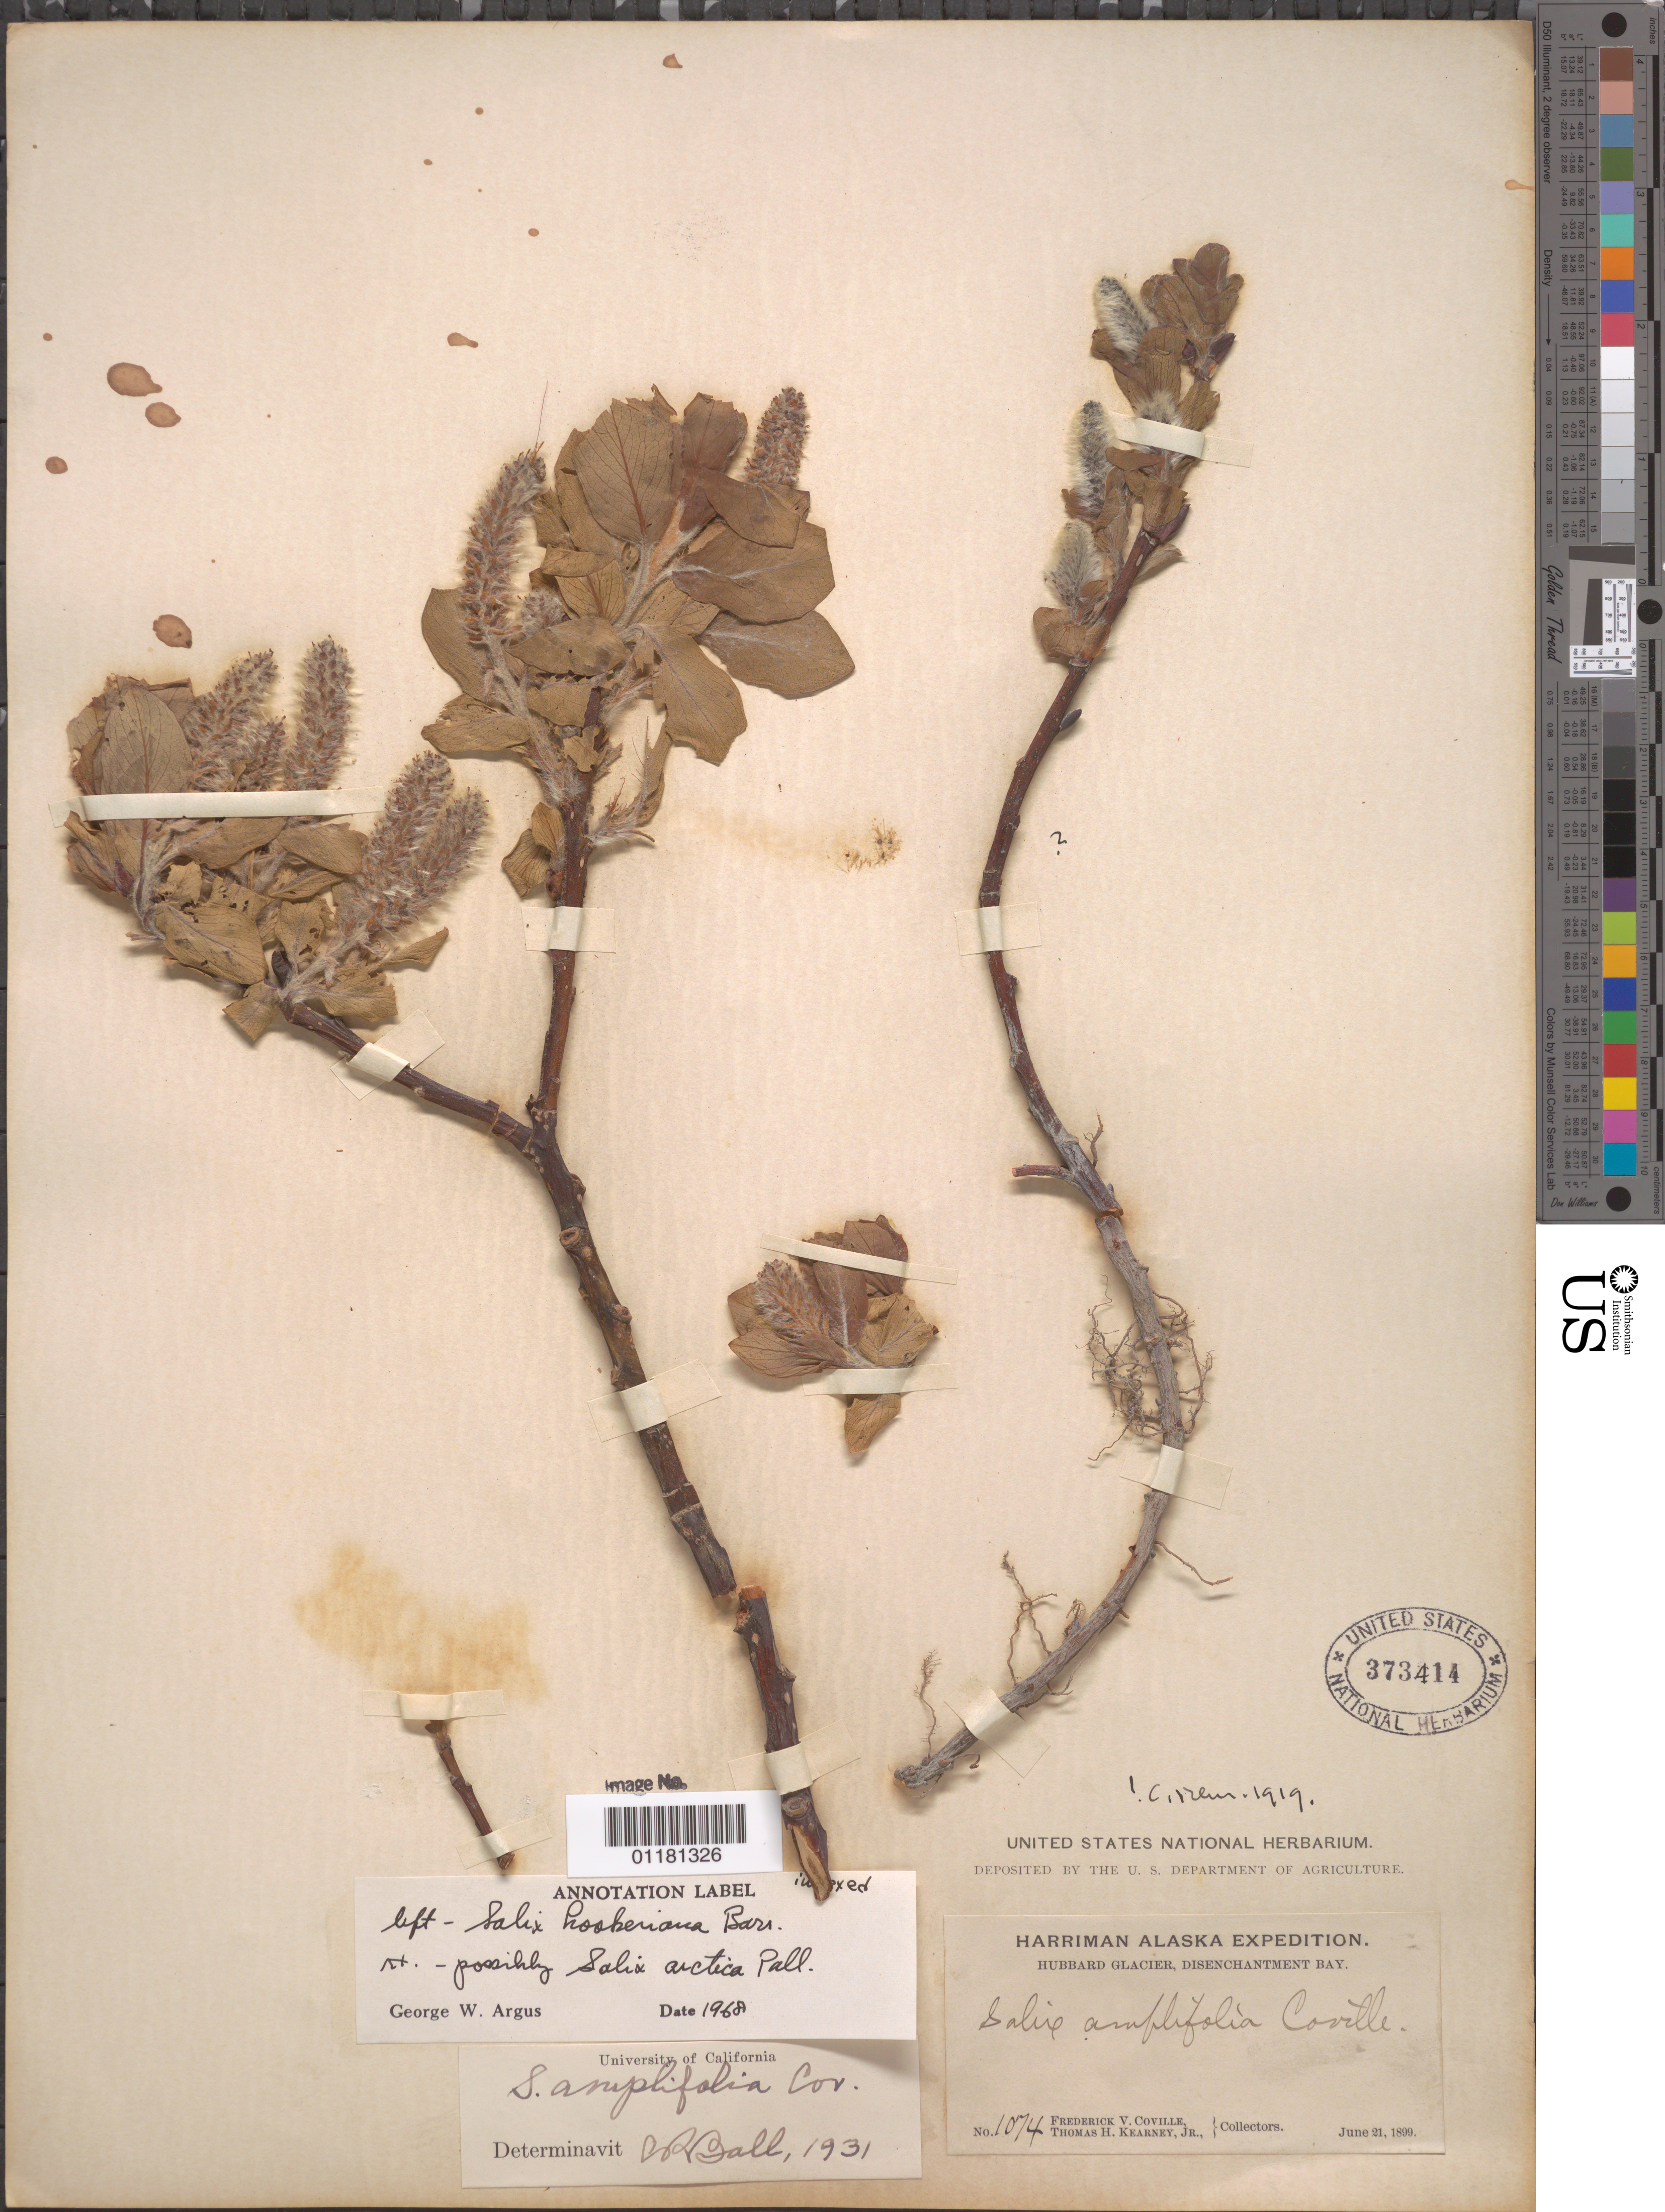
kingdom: Plantae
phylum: Tracheophyta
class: Magnoliopsida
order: Malpighiales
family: Salicaceae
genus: Salix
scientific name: Salix hookeriana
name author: Barratt ex Hook.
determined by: Argus, G. W.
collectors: F. V. Coville & T. H. Kearney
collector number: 1074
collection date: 1899-06-21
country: United States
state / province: Alaska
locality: Hubbard Glacier, Disenchantment Bay.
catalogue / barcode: US 373414